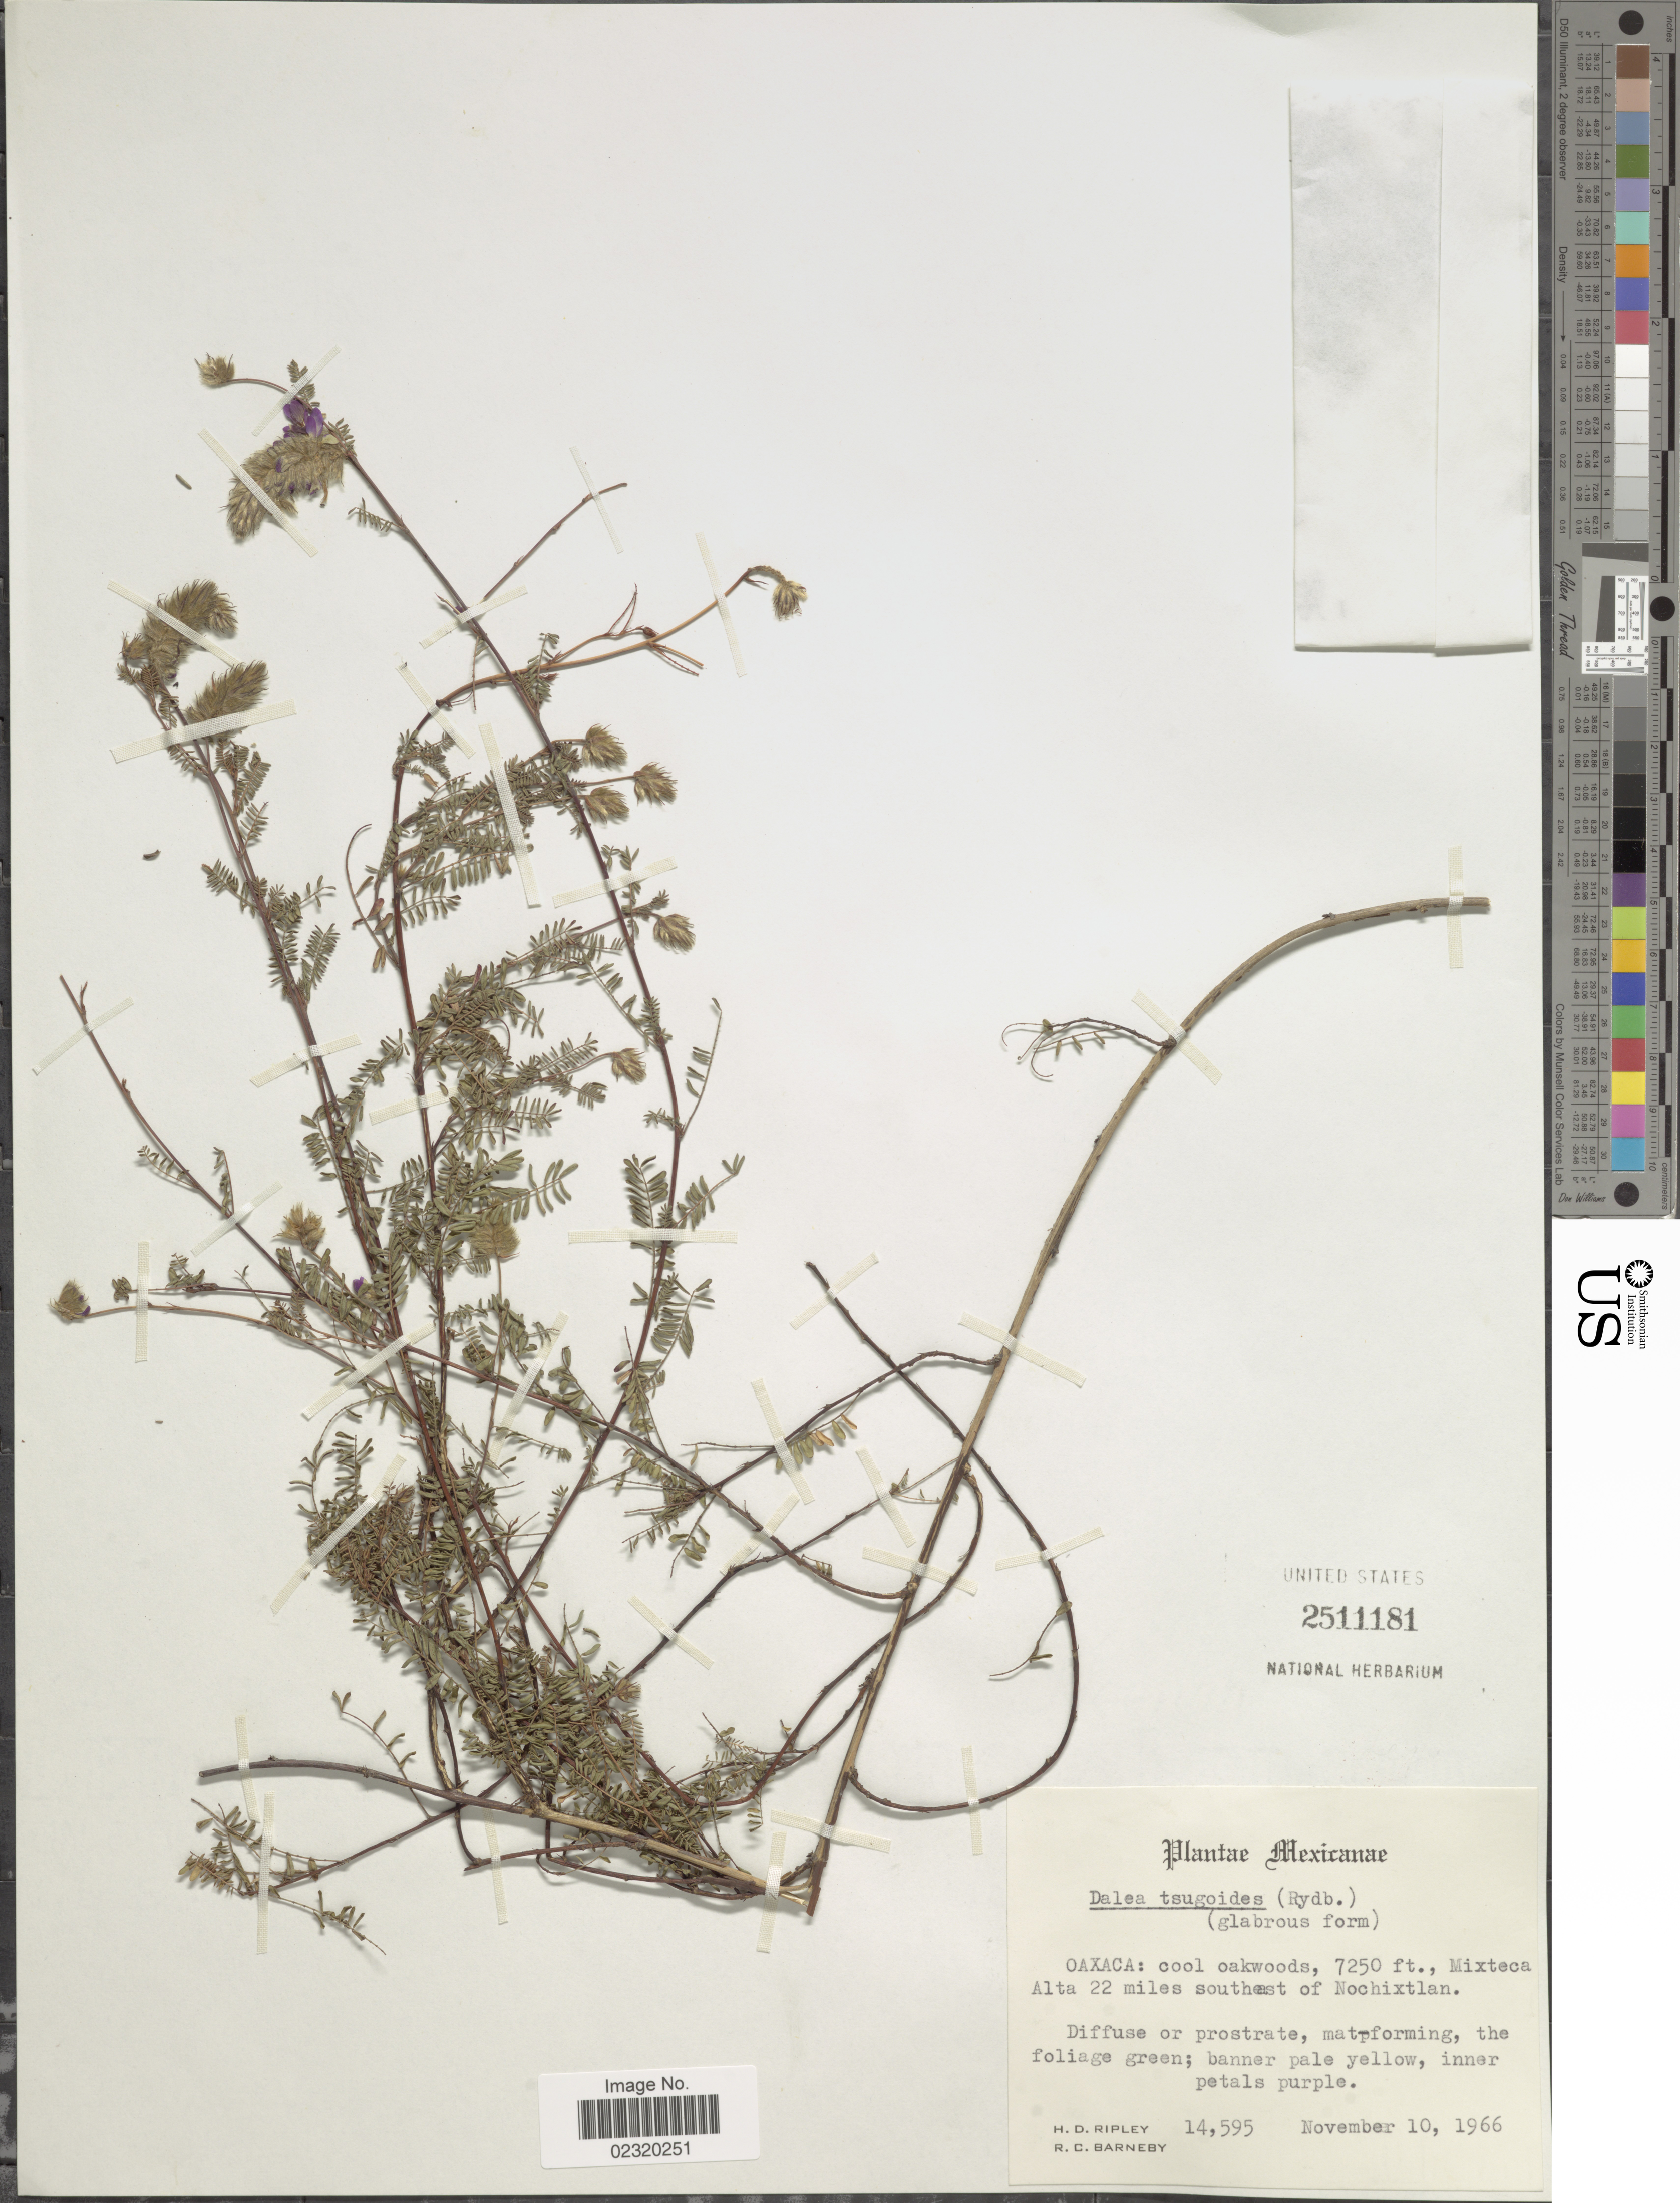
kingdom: Plantae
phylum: Tracheophyta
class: Magnoliopsida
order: Fabales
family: Fabaceae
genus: Dalea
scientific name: Dalea versicolor var. versicolor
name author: Zucc.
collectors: H. Ripley & R. C. Barneby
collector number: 14595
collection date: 1966-11-10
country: Mexico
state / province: Oaxaca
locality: Coll oakwoods., Mixteca Alta 22 miles southeast of Nochixtlan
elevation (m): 2210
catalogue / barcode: US 2511181